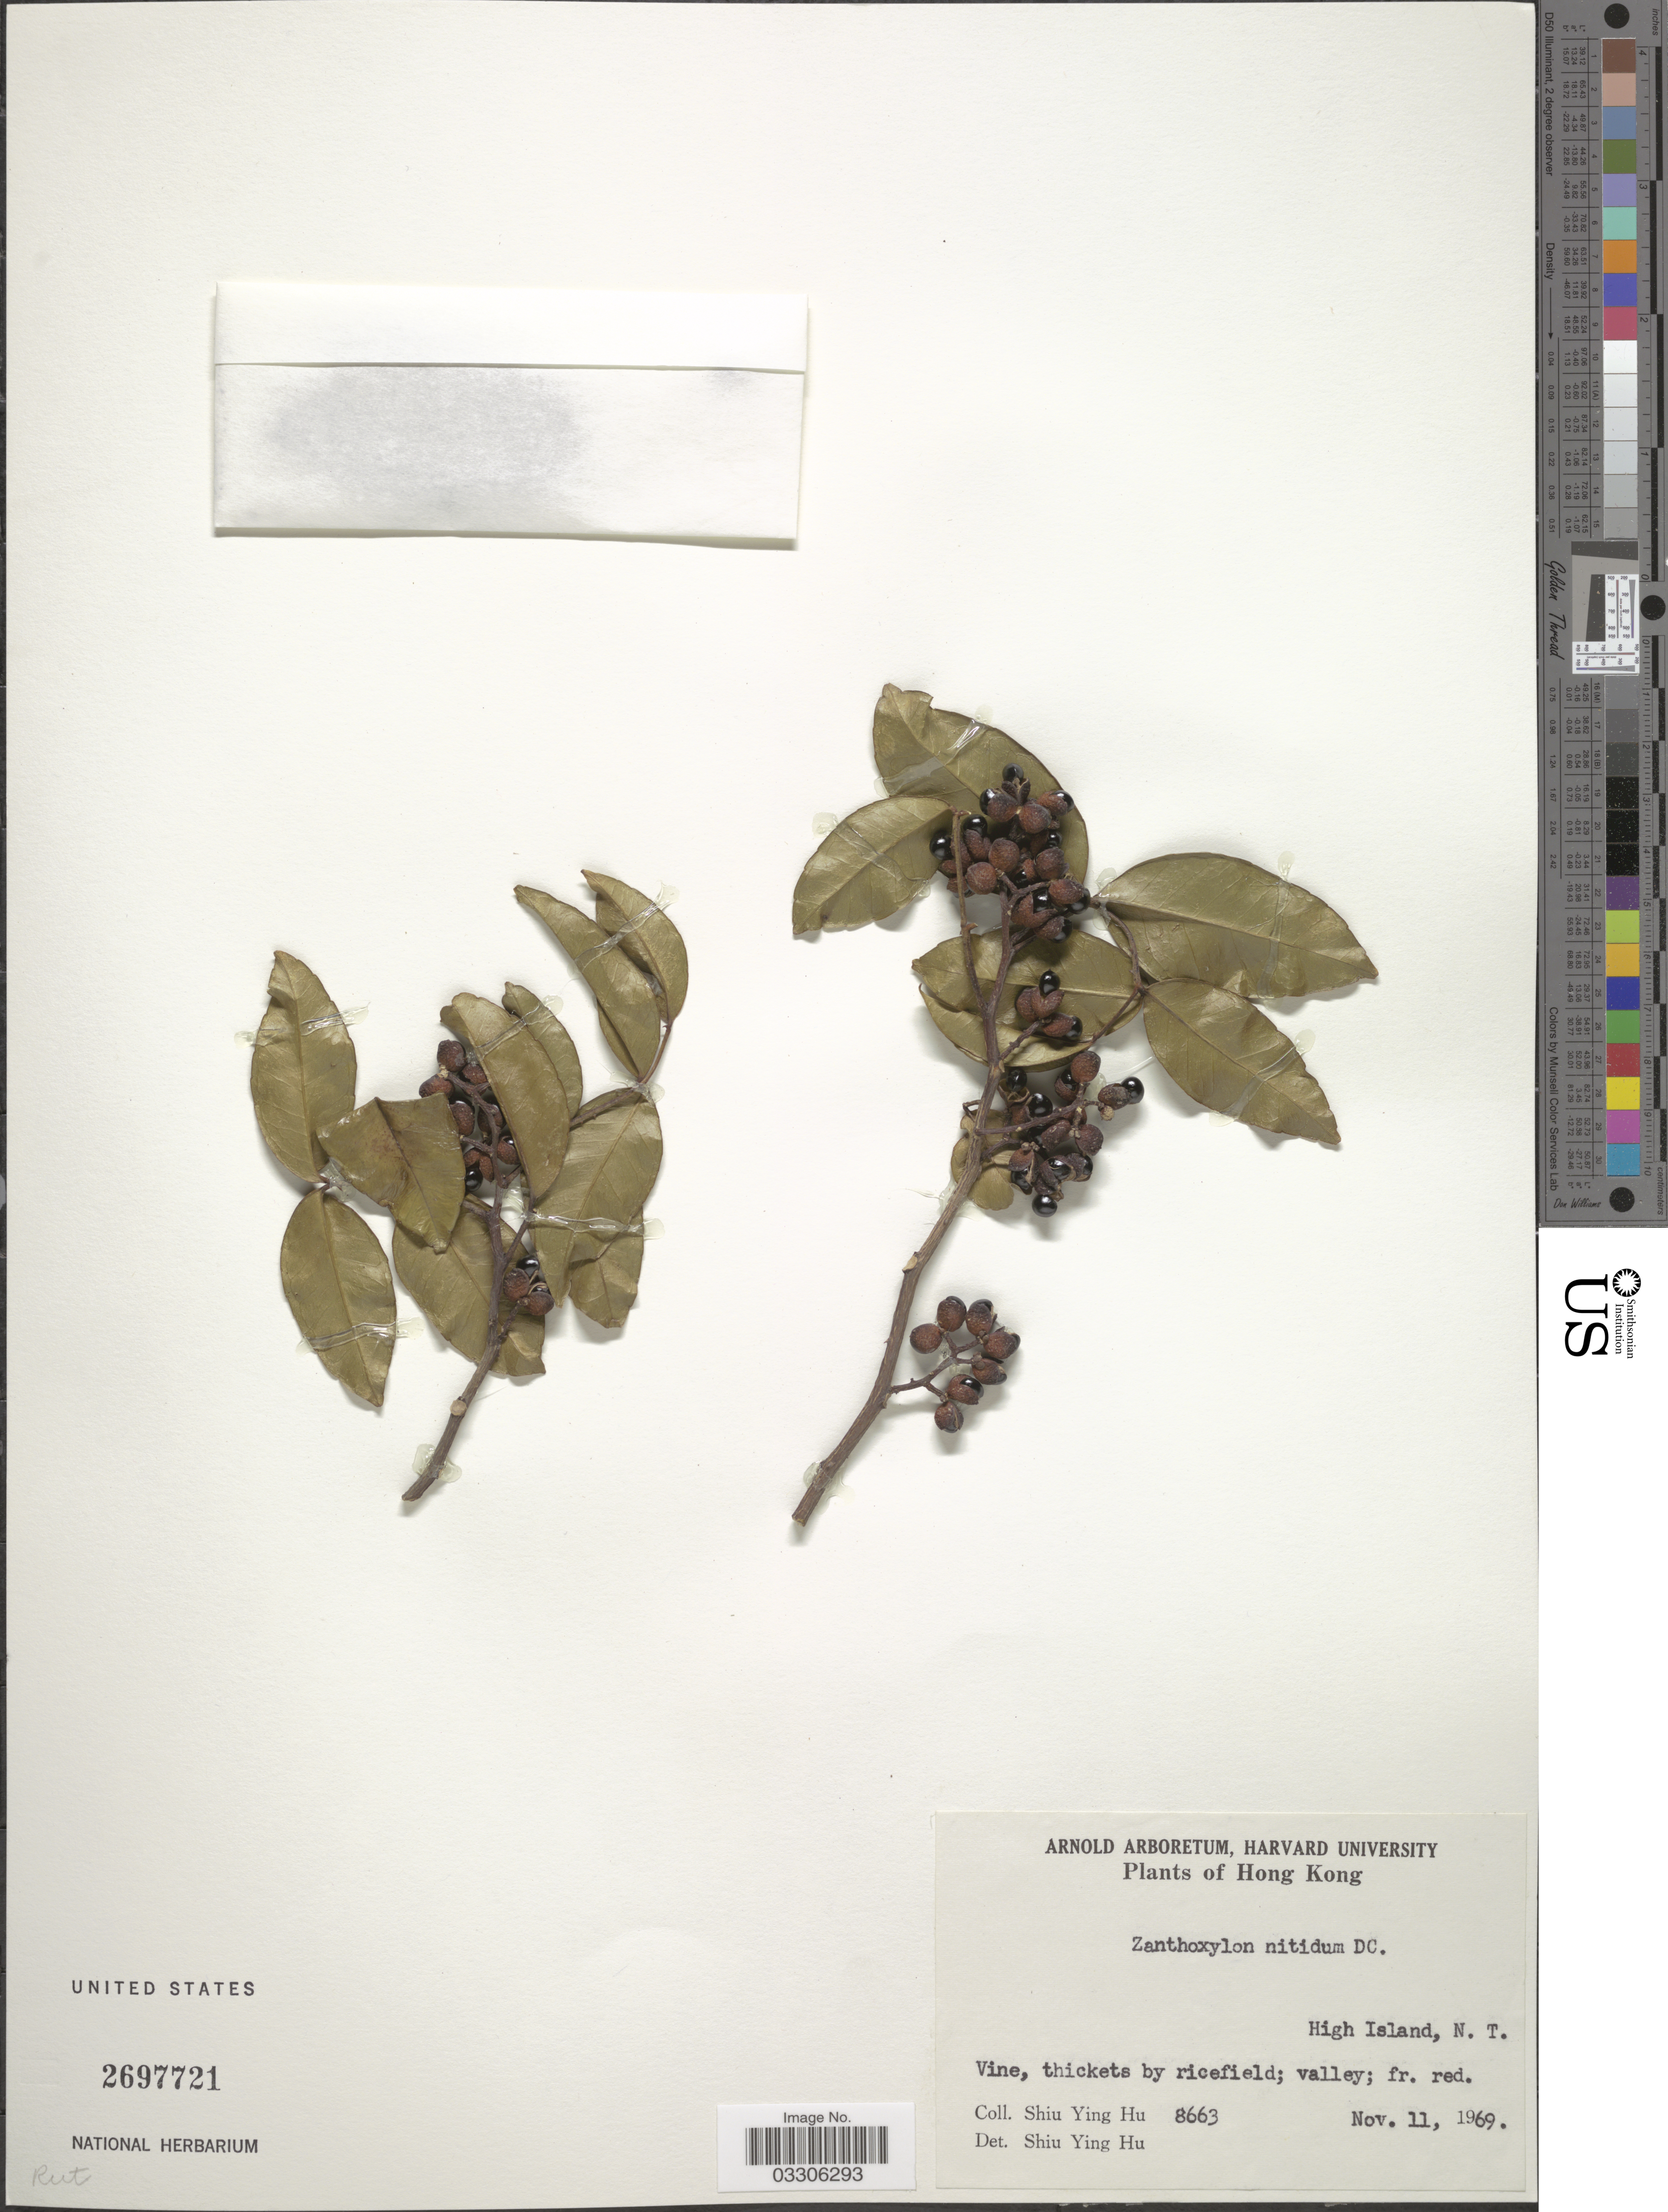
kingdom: Plantae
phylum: Tracheophyta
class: Magnoliopsida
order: Sapindales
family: Rutaceae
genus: Zanthoxylum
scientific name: Zanthoxylum nitidum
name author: Bunge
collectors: S. Y. Hu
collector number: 8663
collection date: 1969-11-11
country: China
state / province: Hong Kong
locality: High Island, N. T.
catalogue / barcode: US 2697721